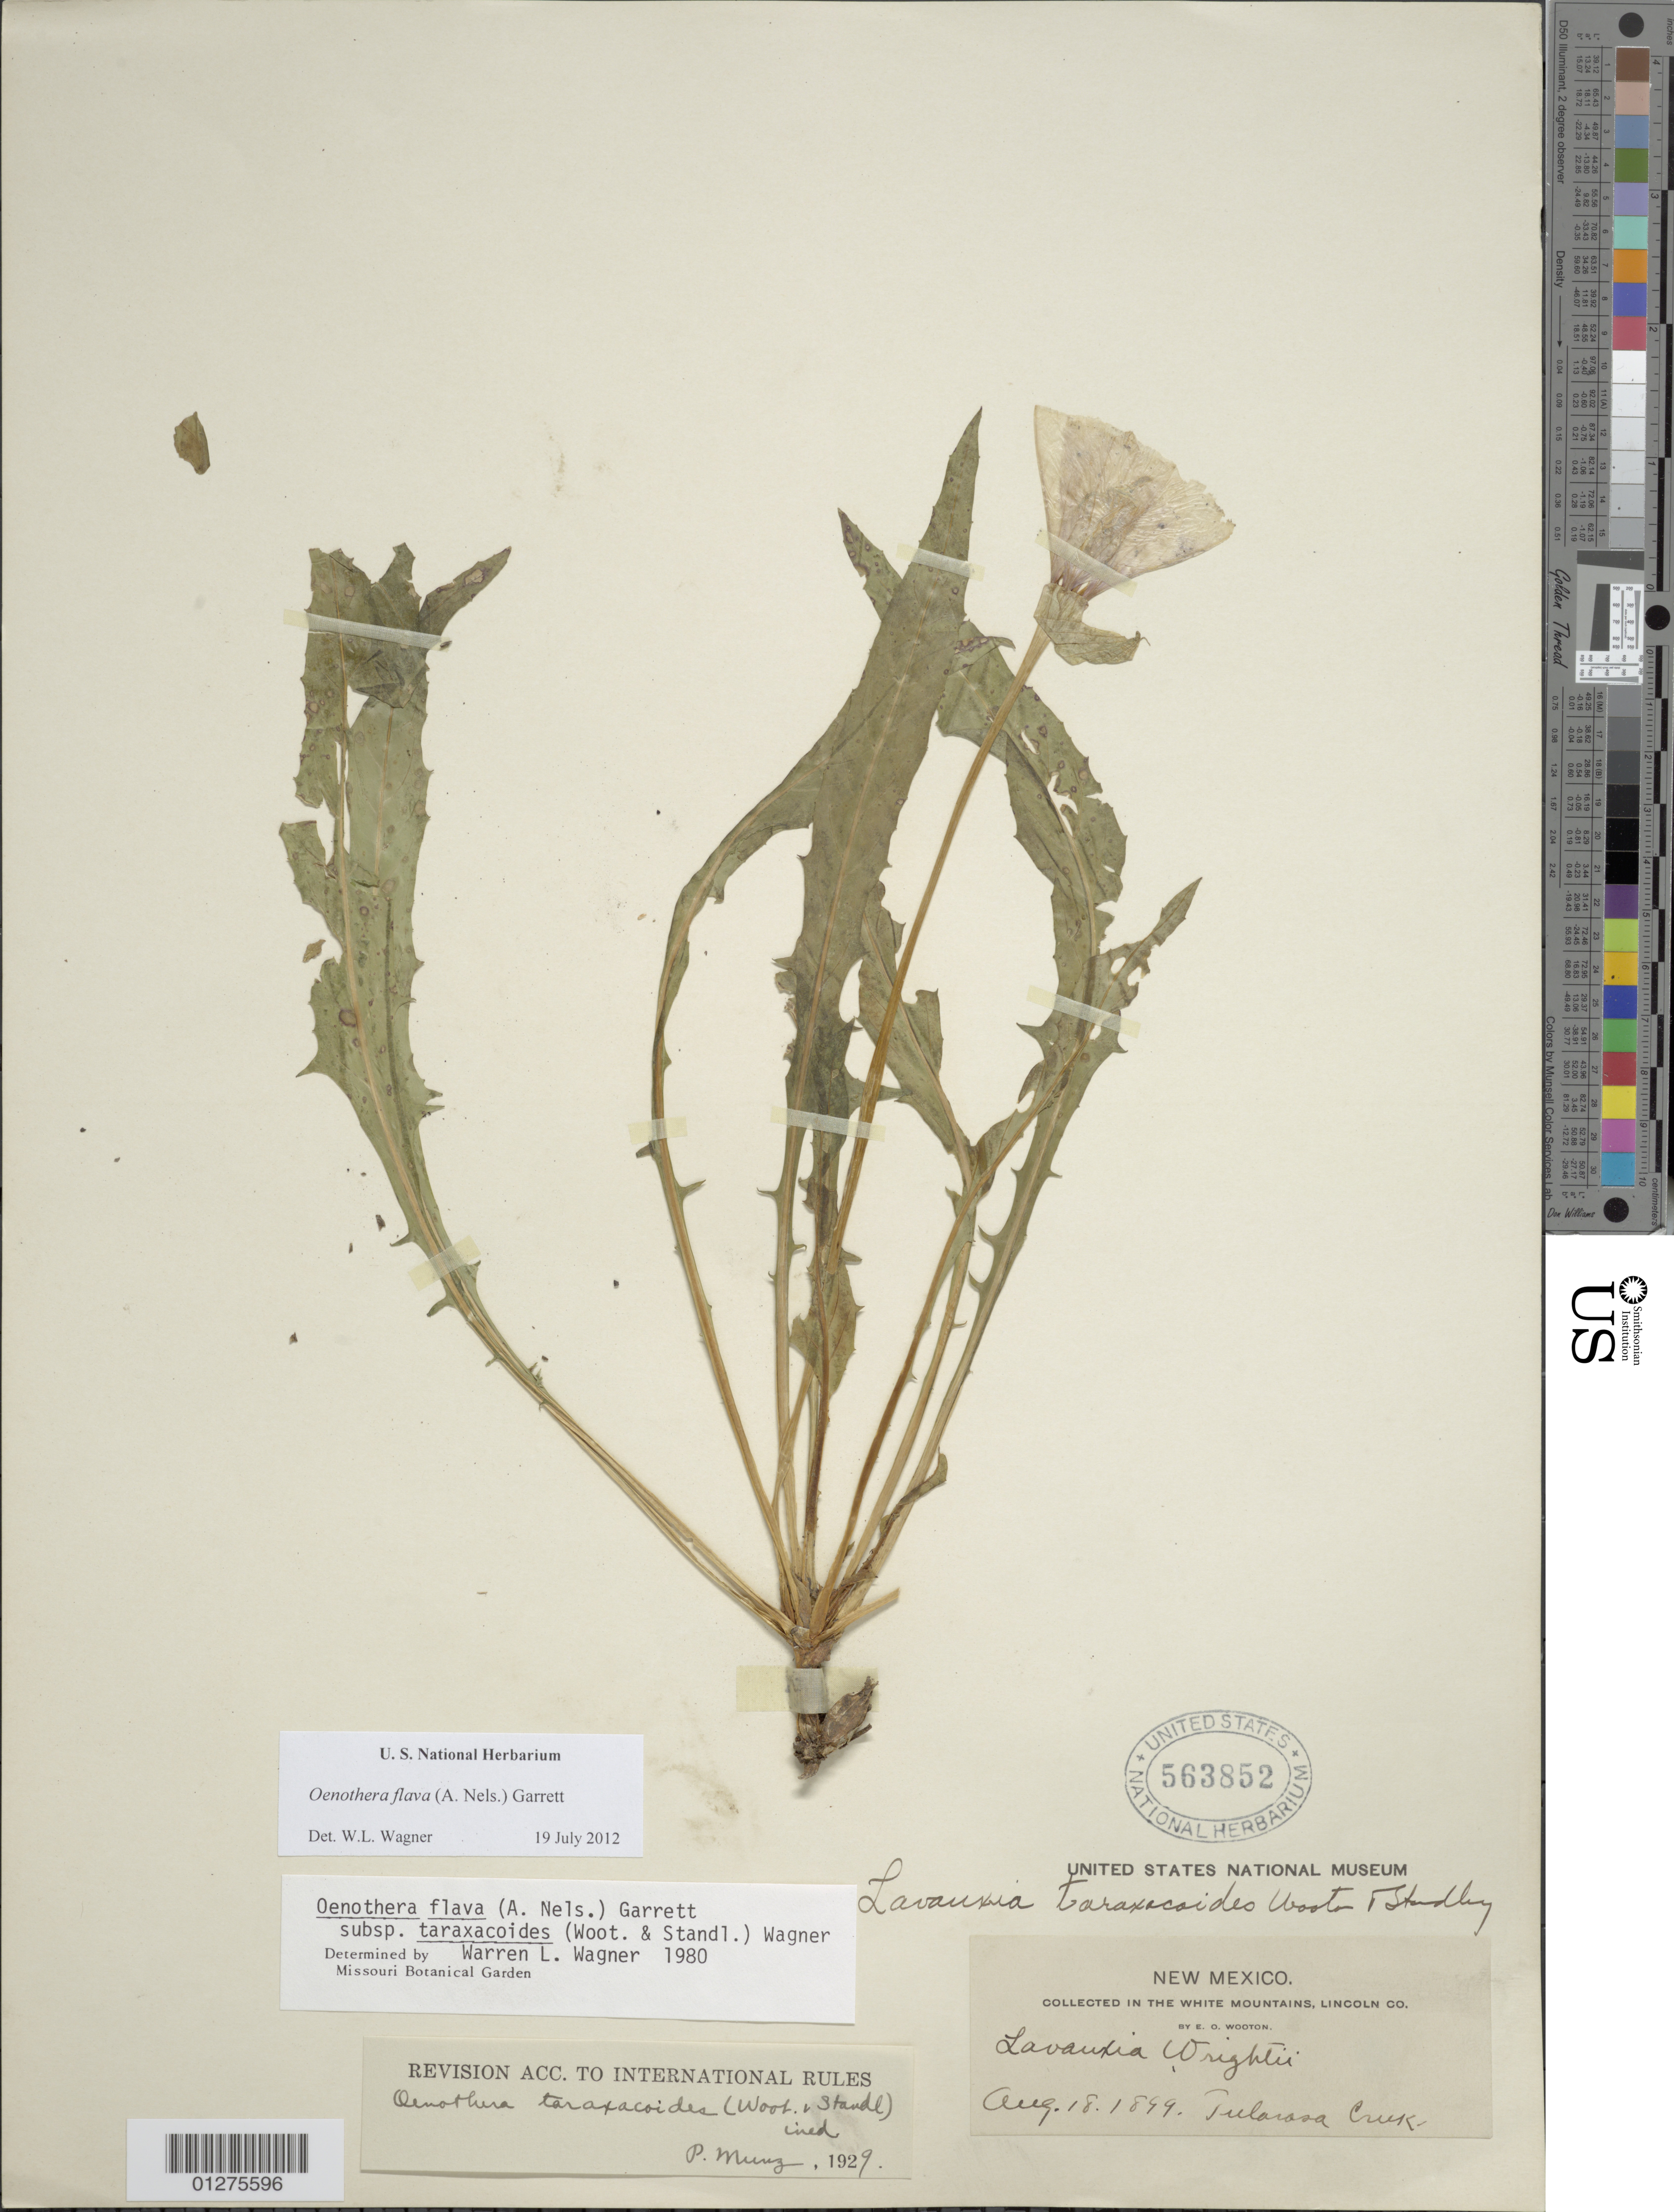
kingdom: Plantae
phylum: Tracheophyta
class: Magnoliopsida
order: Myrtales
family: Onagraceae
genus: Oenothera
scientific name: Oenothera flava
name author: (A. Nelson) Garrett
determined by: Wagner, W. L., (BOT), Smithsonian Institution - National Museum of Natural History (UNITED STATES)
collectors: E. O. Wooton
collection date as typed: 18 Aug 1899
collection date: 1899-08-18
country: United States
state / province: New Mexico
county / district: Otero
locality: Tularosa creek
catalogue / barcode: US 563852